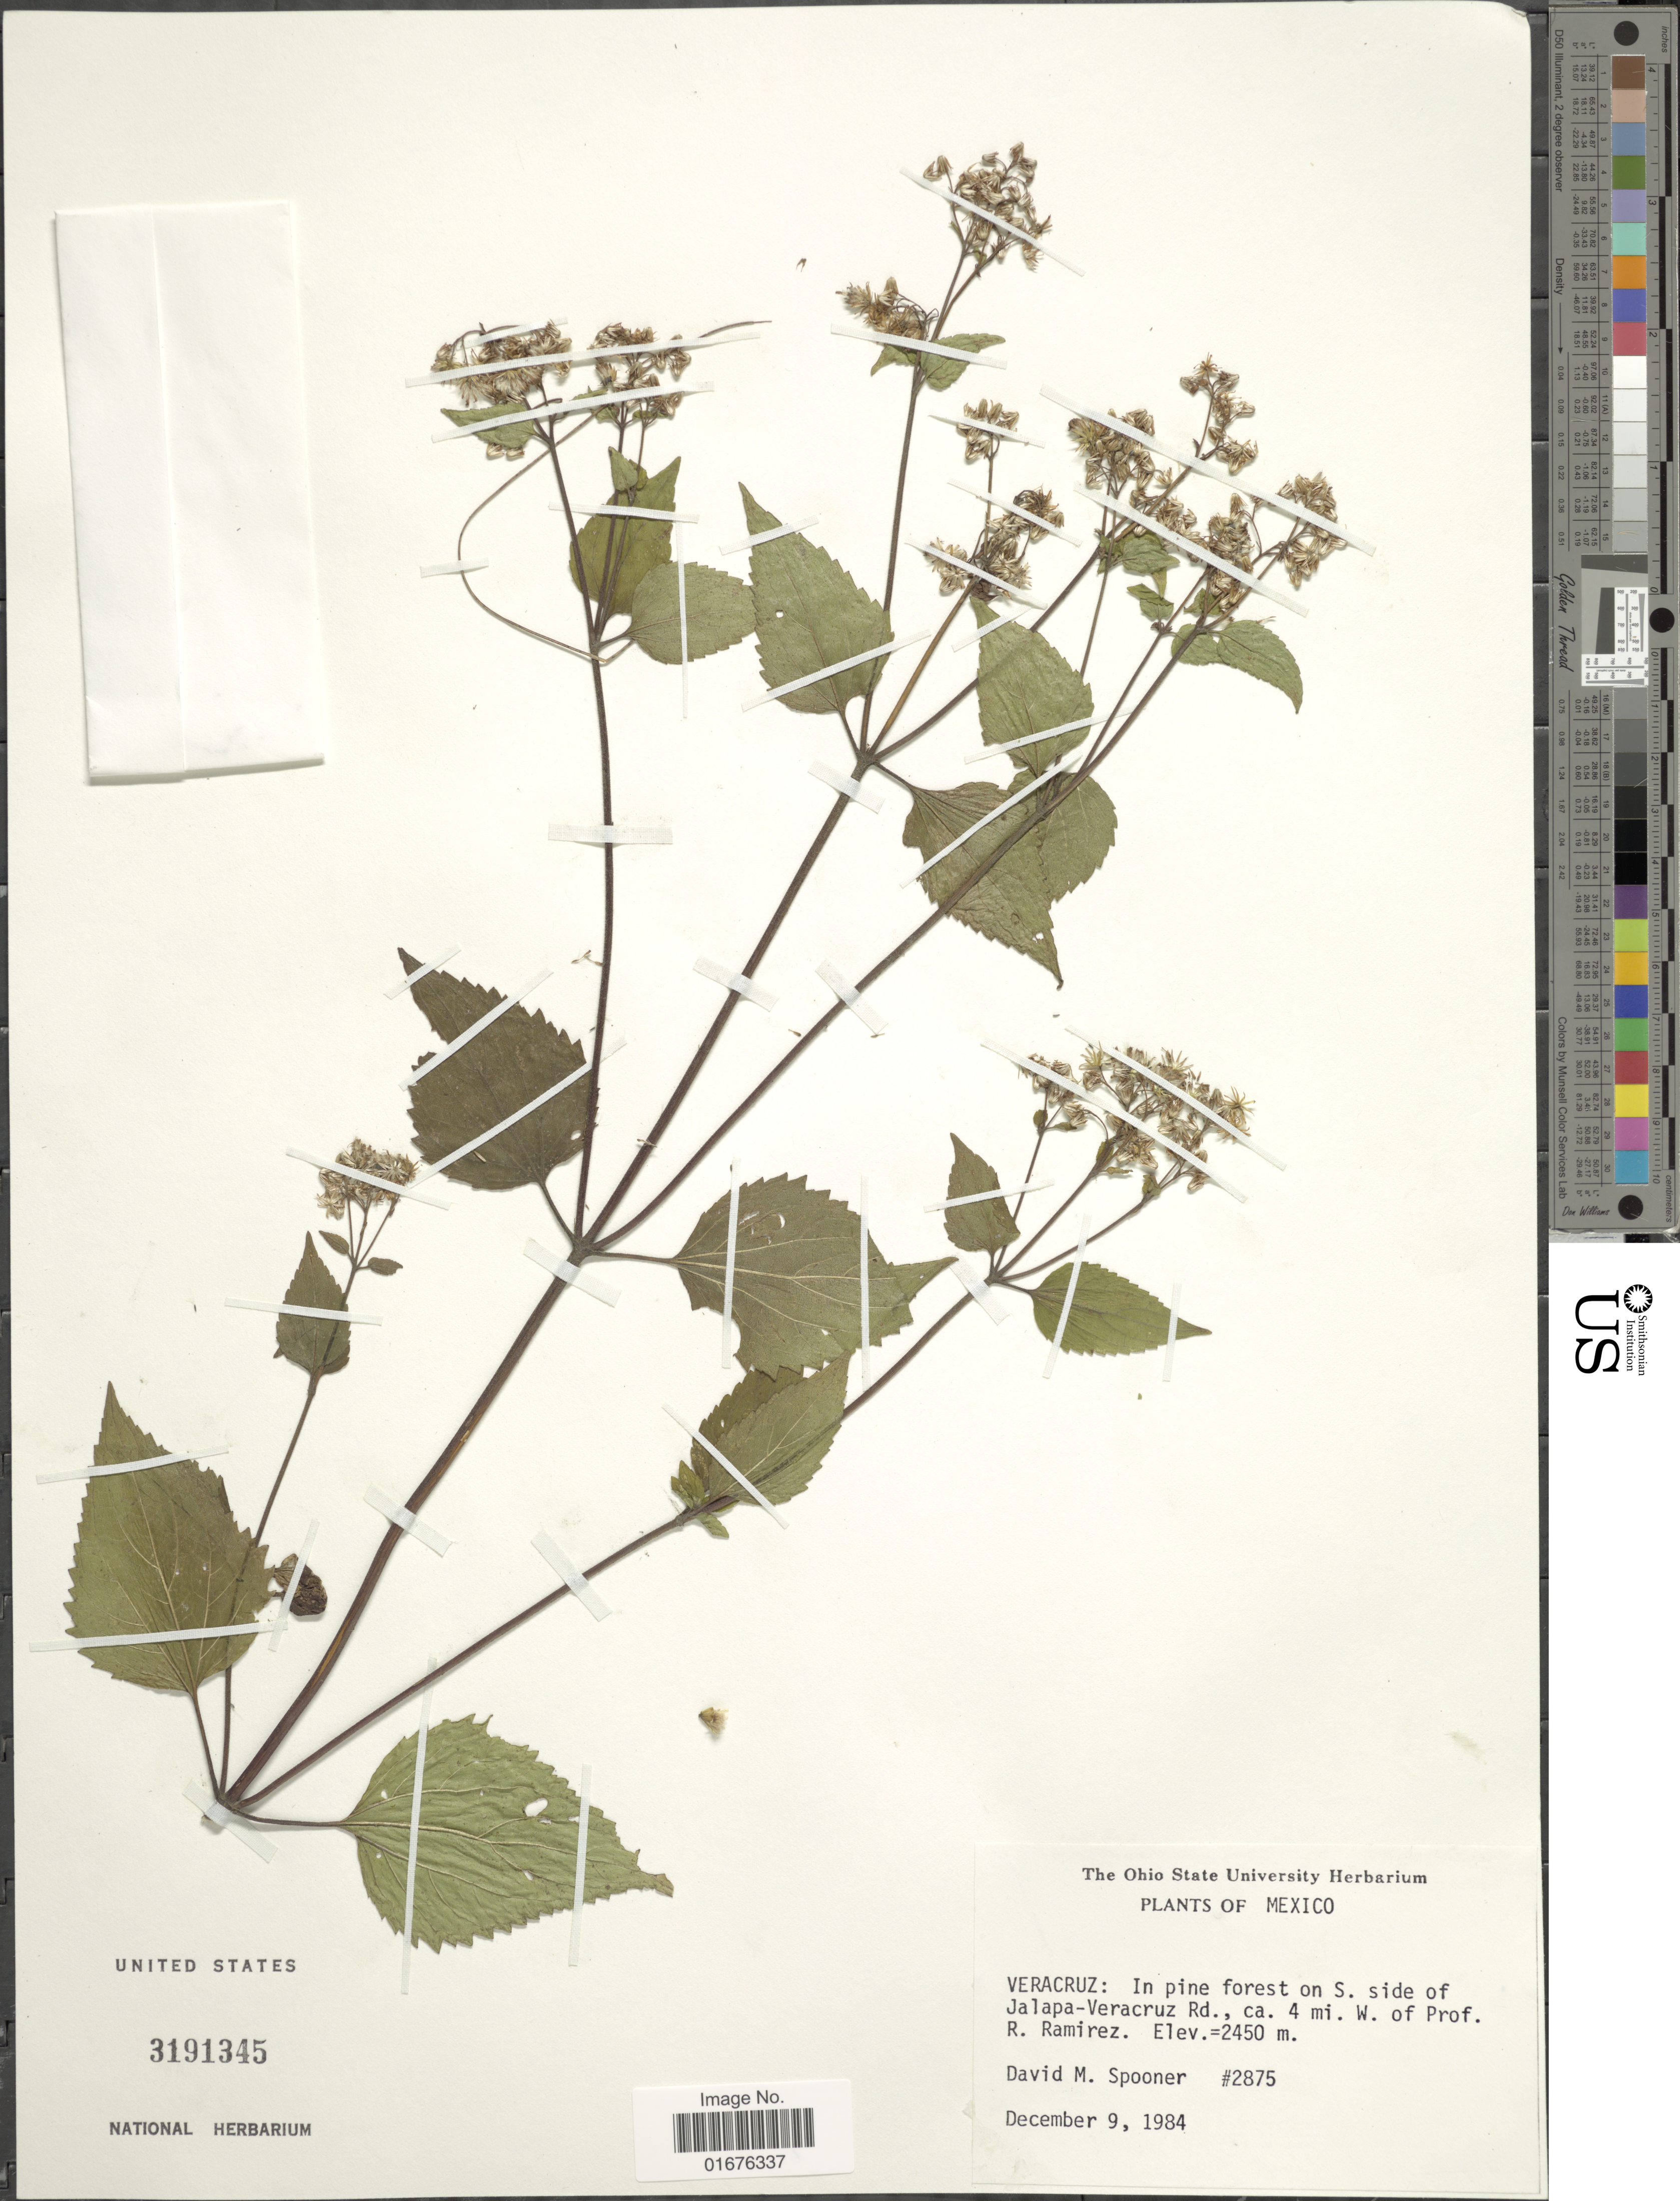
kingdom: Plantae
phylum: Tracheophyta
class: Magnoliopsida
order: Asterales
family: Asteraceae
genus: Ageratina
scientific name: Ageratina pazcuarensis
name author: (Kunth) R.M. King & H. Rob.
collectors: D. Spooner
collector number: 2875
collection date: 1984-12-09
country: Mexico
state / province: Veracruz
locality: In pine forest on S. side of Jalapa-Veracruz Rd., ca. 4 mi. W. of Prof. R. Ramirez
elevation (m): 2450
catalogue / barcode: US 3191345